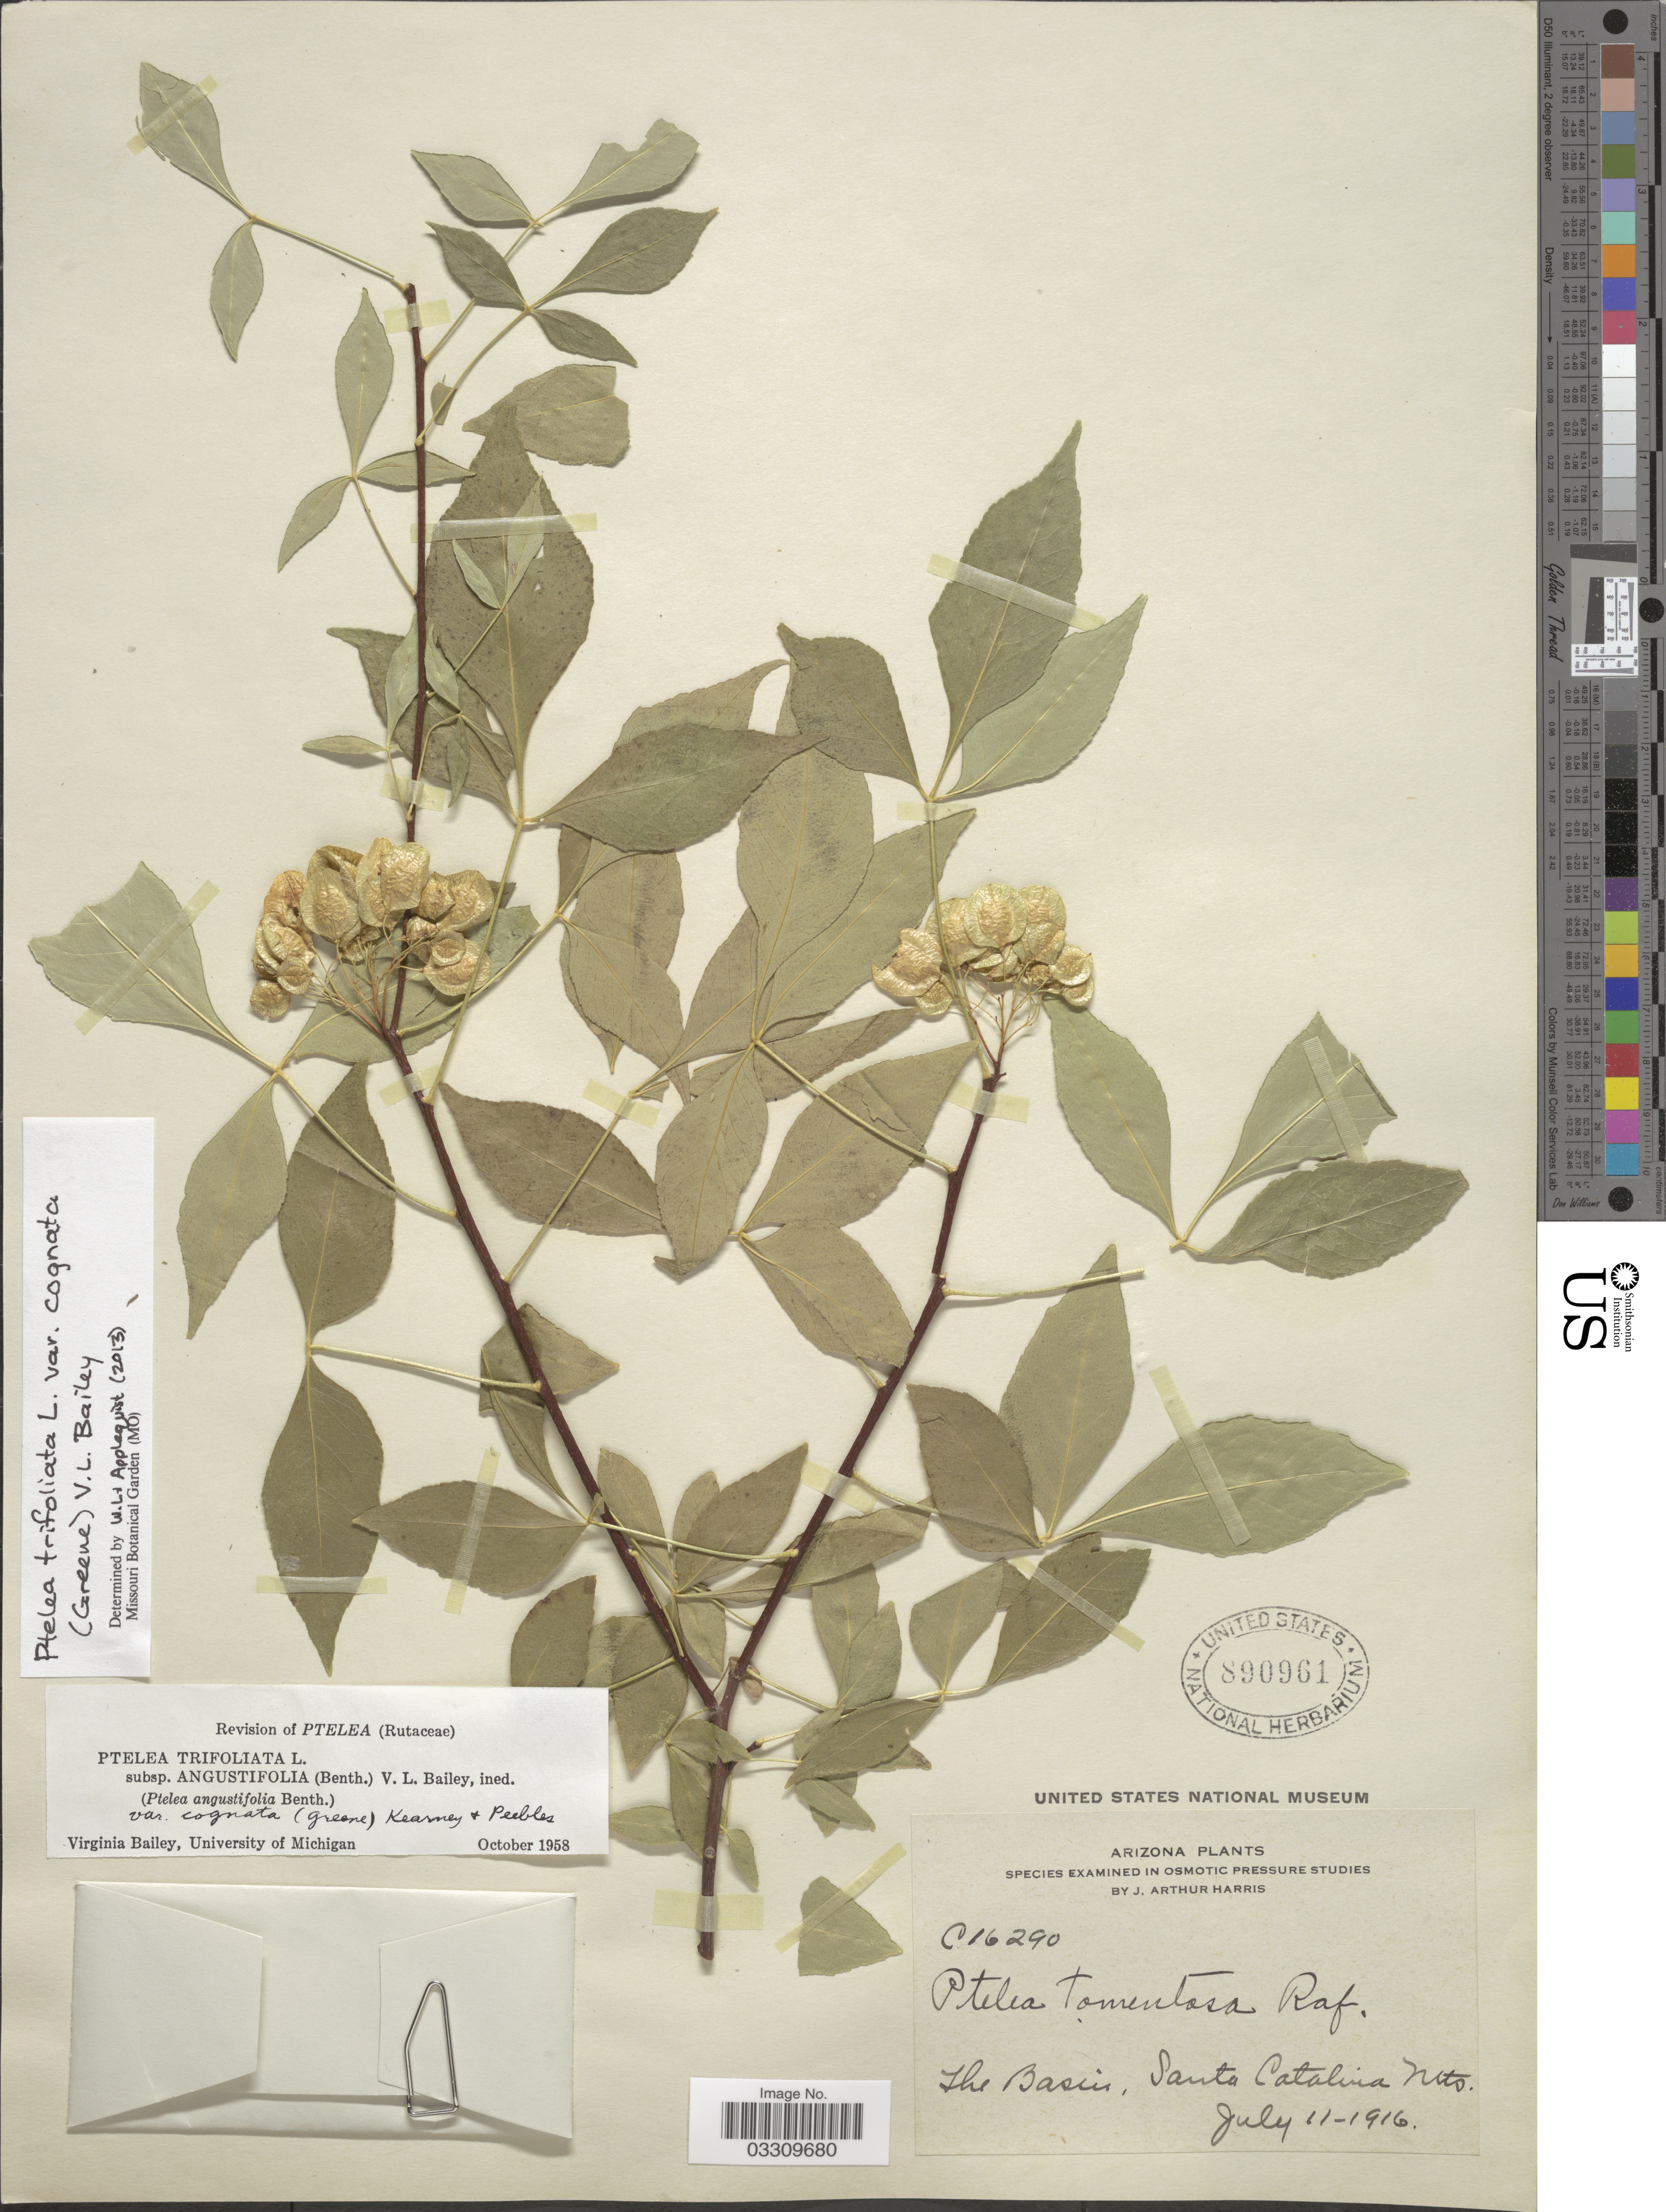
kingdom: Plantae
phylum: Tracheophyta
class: Magnoliopsida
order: Sapindales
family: Rutaceae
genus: Ptelea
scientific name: Ptelea trifoliata var. cognata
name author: (Greene) V. L. Bailey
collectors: J. A. Harris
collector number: C16290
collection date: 1916-07-11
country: United States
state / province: Arizona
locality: The Basin, Santa Catalina Mts.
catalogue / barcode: US 890961